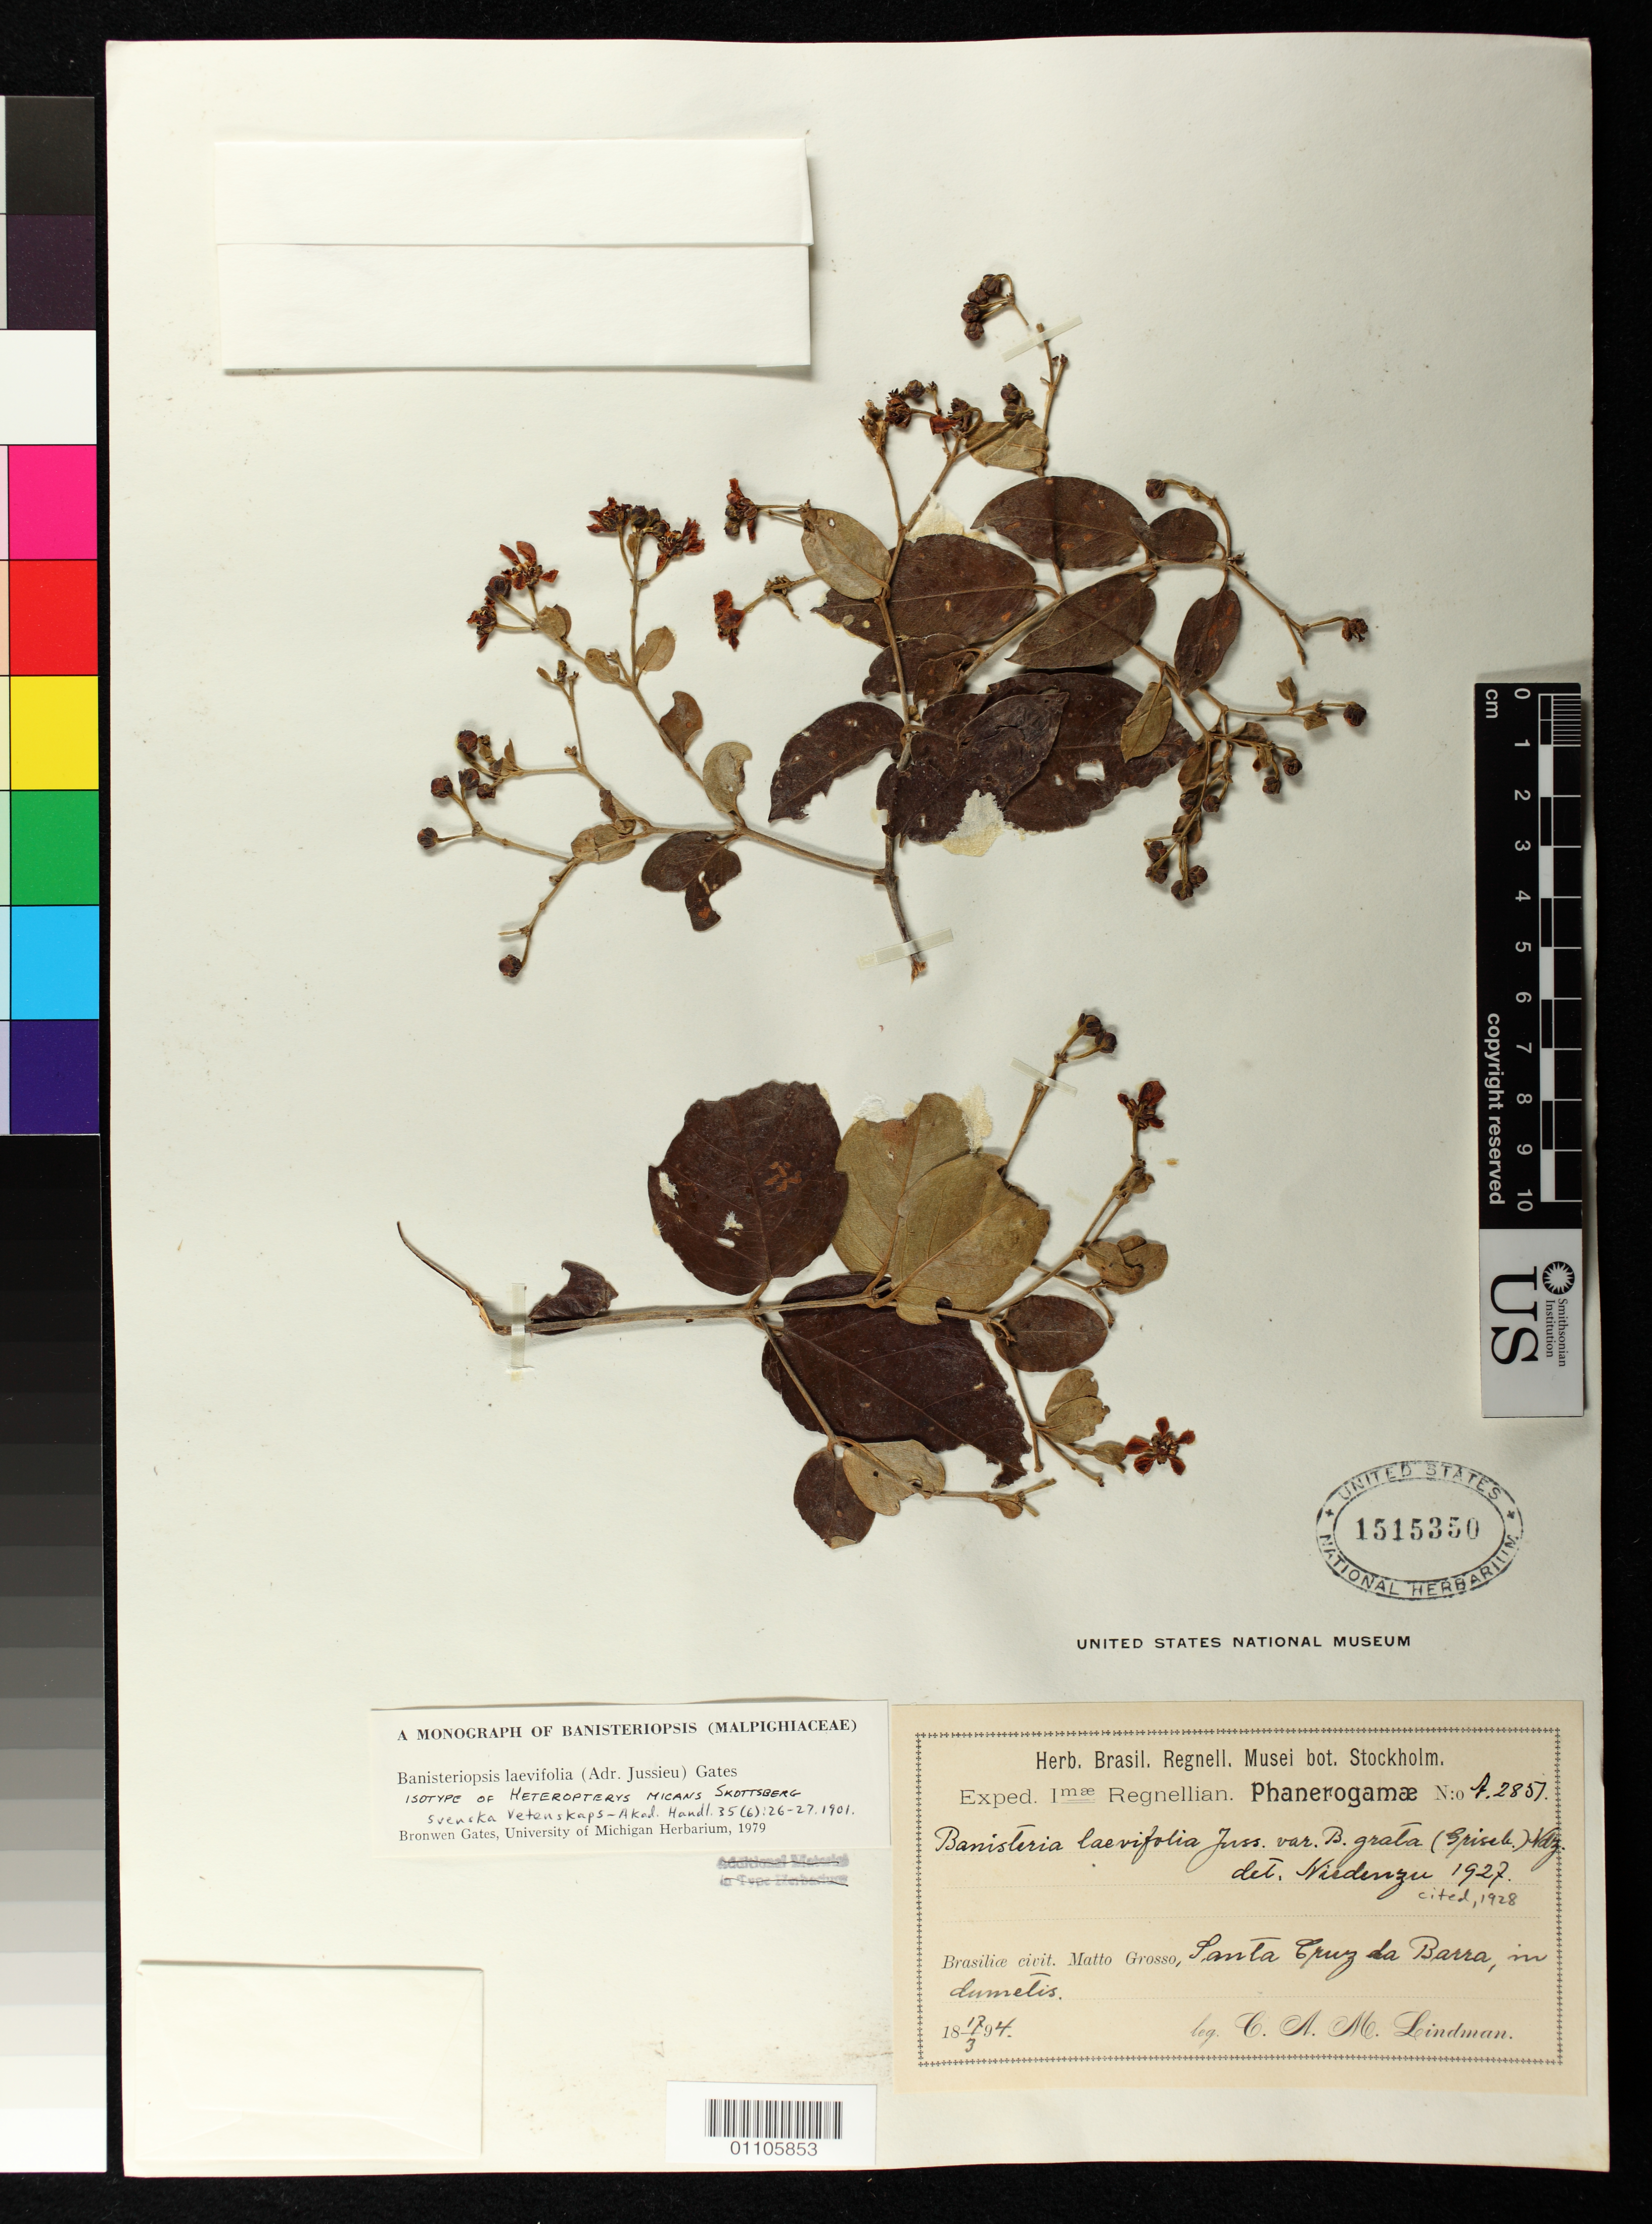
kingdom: Plantae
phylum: Tracheophyta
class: Magnoliopsida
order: Malpighiales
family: Malpighiaceae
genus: Heteropterys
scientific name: Heteropterys micans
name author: Skottsb.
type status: Isotype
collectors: C. A. M. Lindman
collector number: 2851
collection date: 1894-03-17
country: Brazil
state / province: Mato Grosso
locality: Sta. Cruz da Barra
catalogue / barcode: US 1515350